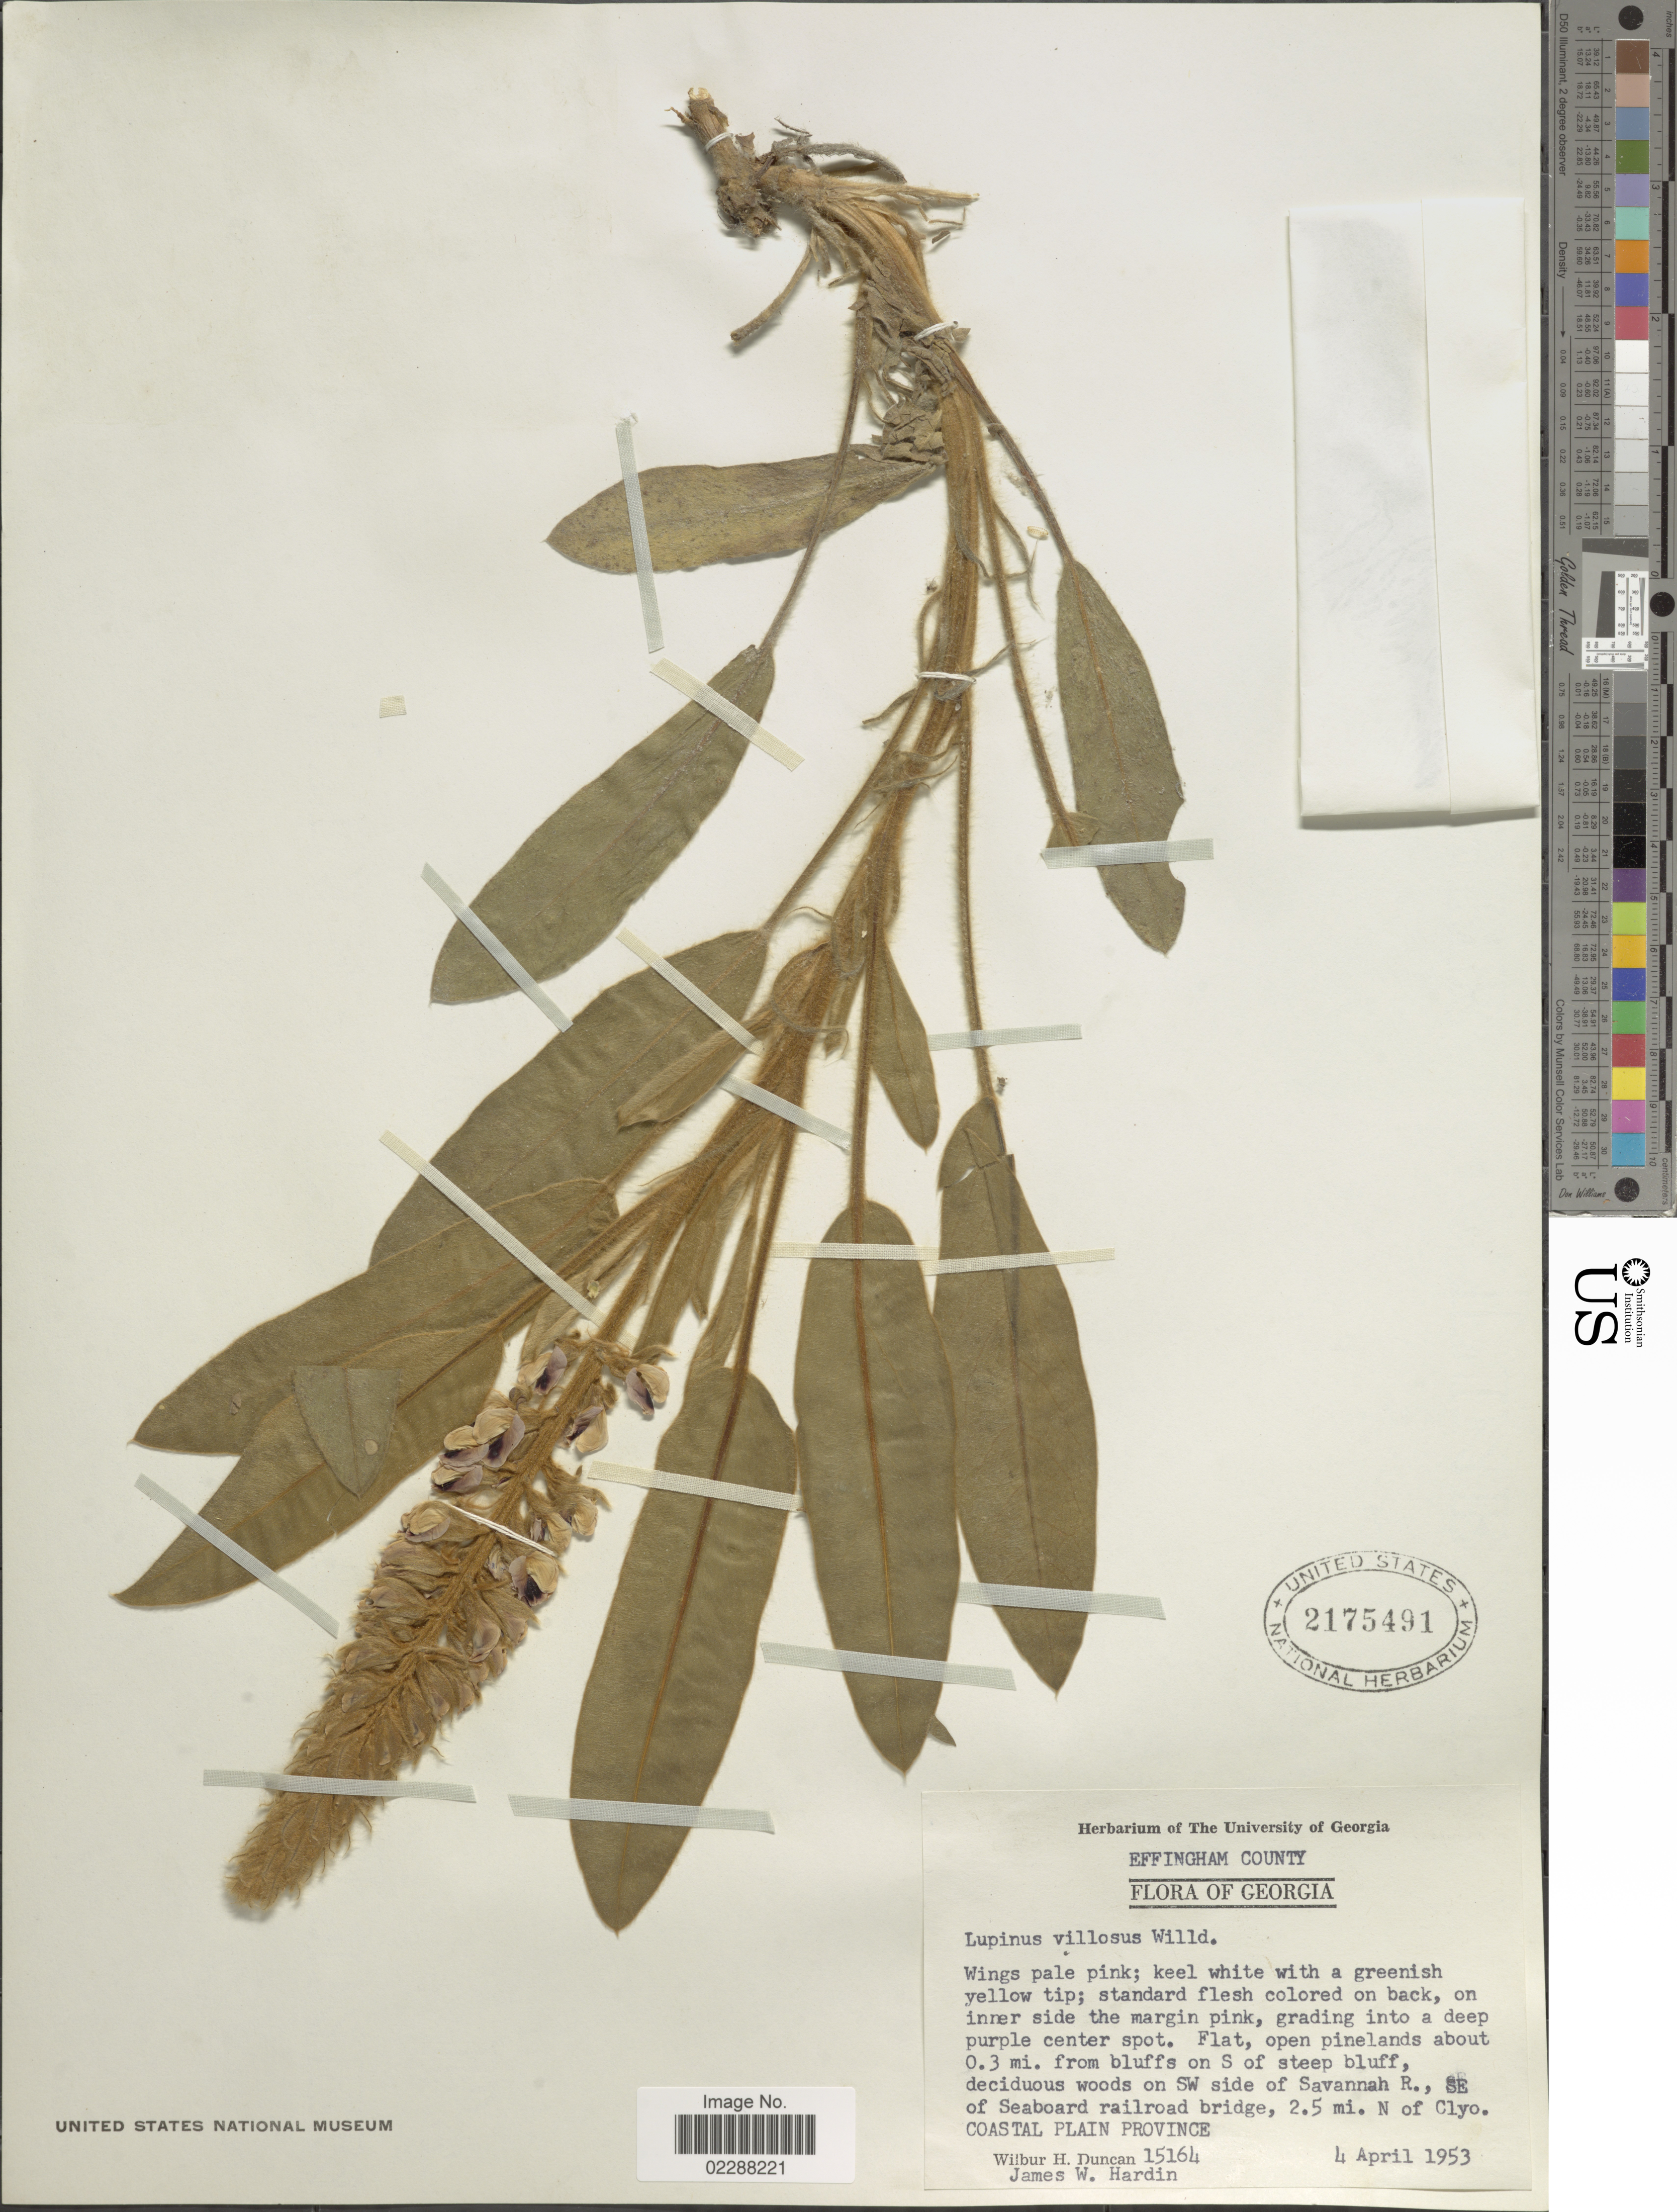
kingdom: Plantae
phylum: Tracheophyta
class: Magnoliopsida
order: Fabales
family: Fabaceae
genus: Lupinus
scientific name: Lupinus villosus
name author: Willd.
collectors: W. H. Duncan & J. W. Hardin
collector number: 15164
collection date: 1953-04-04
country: United States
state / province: Georgia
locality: Effingham County, open pinelands about 0.3 mi. from bluffs on S of steep bluffs, decidouos woods on SW side of Savannah R., SE of Seaboard railroad bridge, 2.5 mi. N. of Clyo, Coastal Plain Province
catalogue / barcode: US 2175491